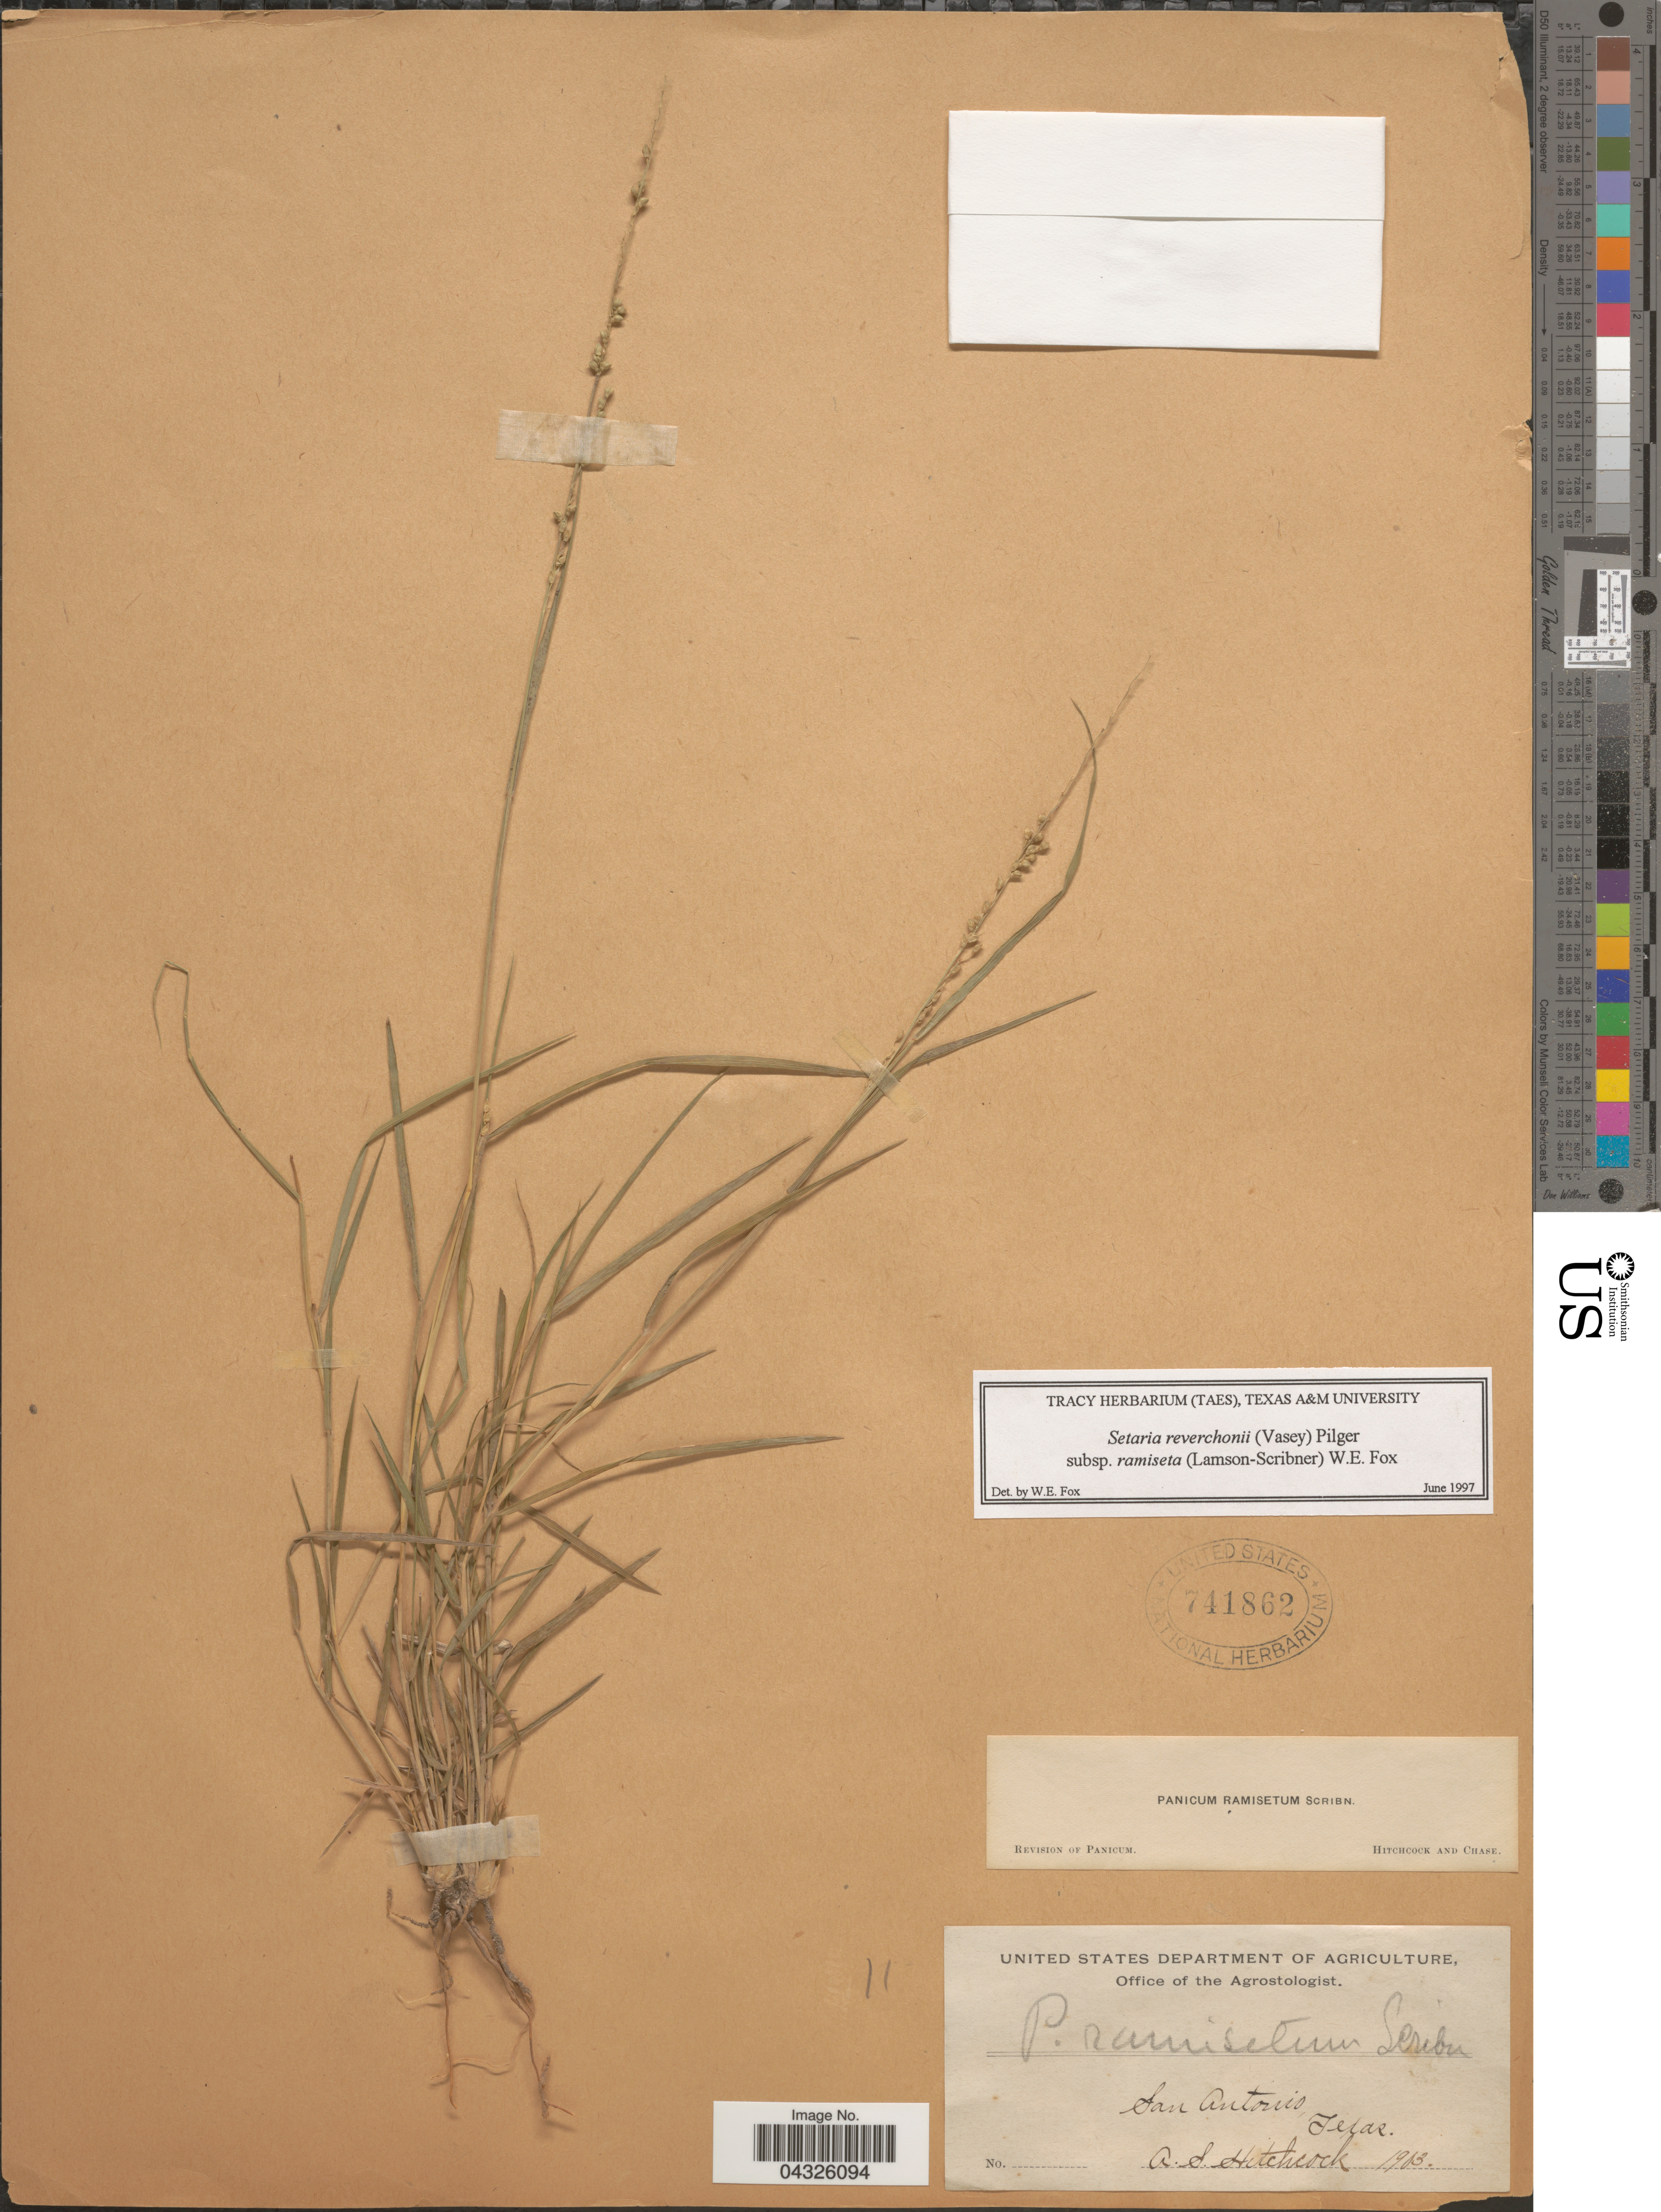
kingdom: Plantae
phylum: Tracheophyta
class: Liliopsida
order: Poales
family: Poaceae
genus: Setaria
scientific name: Setaria reverchonii subsp. ramiseta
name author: (Scribn.) W.E. Fox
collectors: A. S. Hitchcock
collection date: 1903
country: United States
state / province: Texas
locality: San Antonio.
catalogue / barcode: US 741862